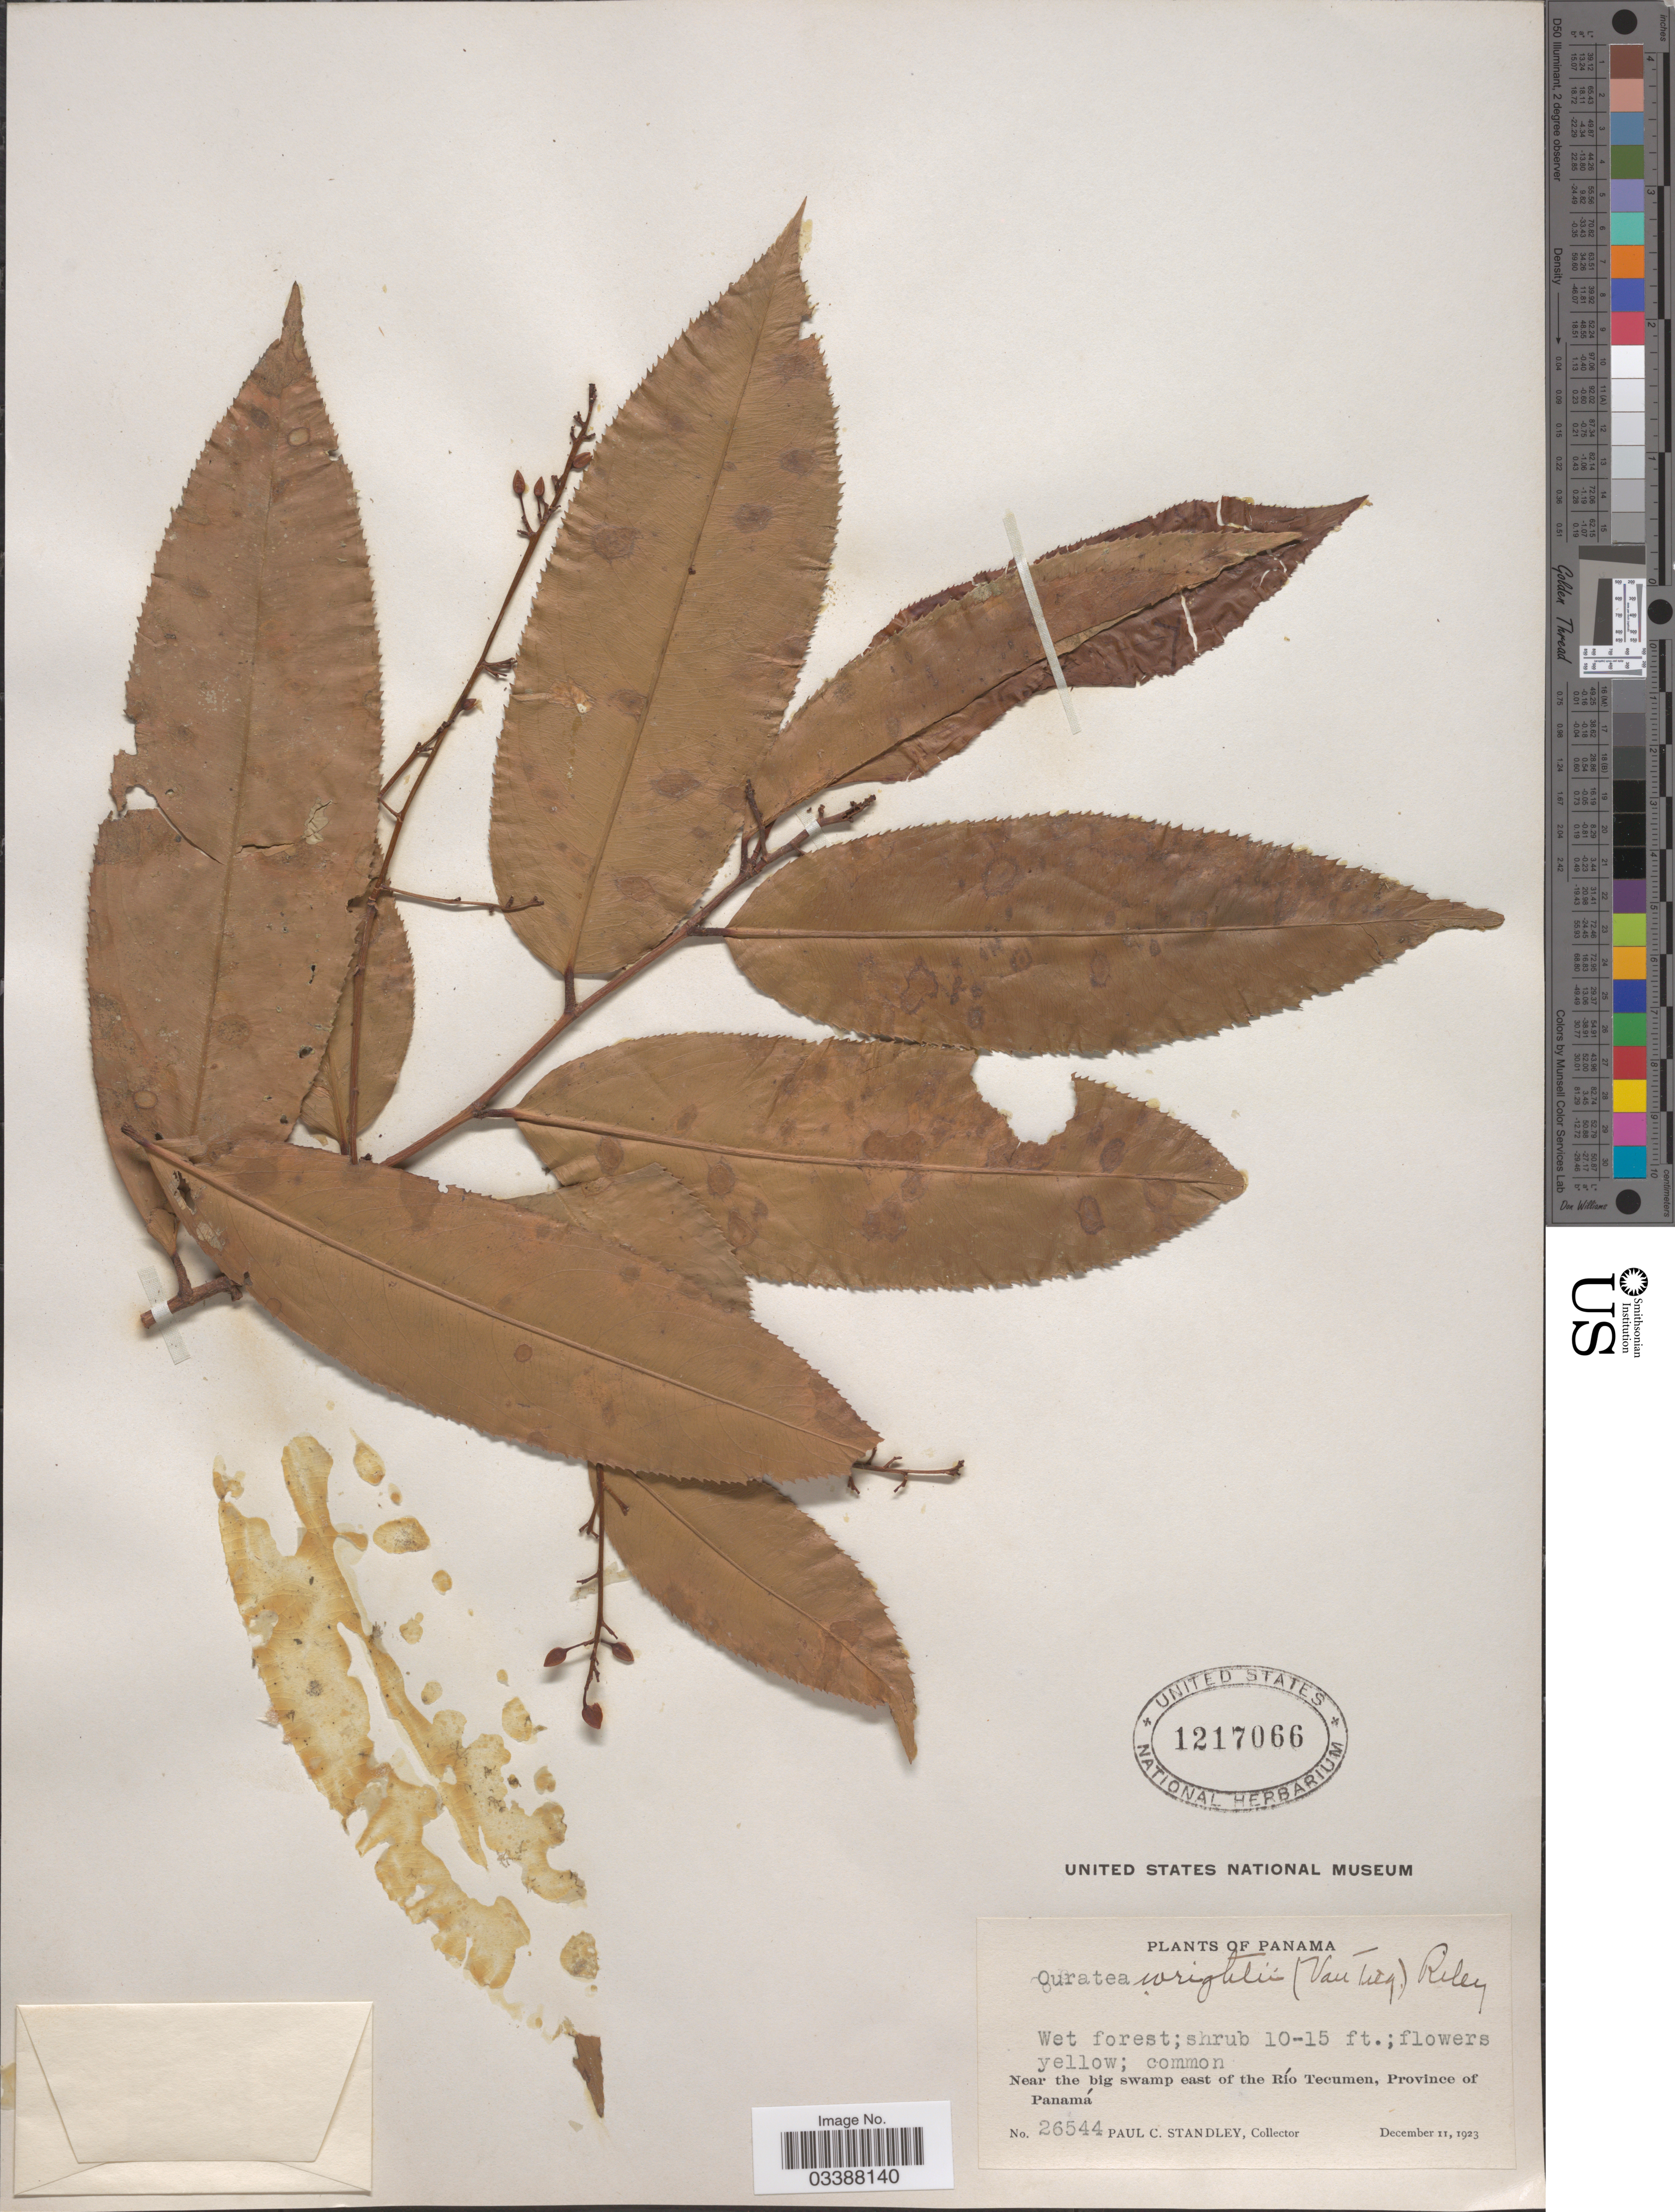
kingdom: Plantae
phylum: Tracheophyta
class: Magnoliopsida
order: Malpighiales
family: Ochnaceae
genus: Ouratea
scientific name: Ouratea sp.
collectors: P. C. Standley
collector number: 26544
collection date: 1923-12-11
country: Panama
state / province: Panamá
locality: Near the big swamp east of the Río Tecumen.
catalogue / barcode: US 1217066